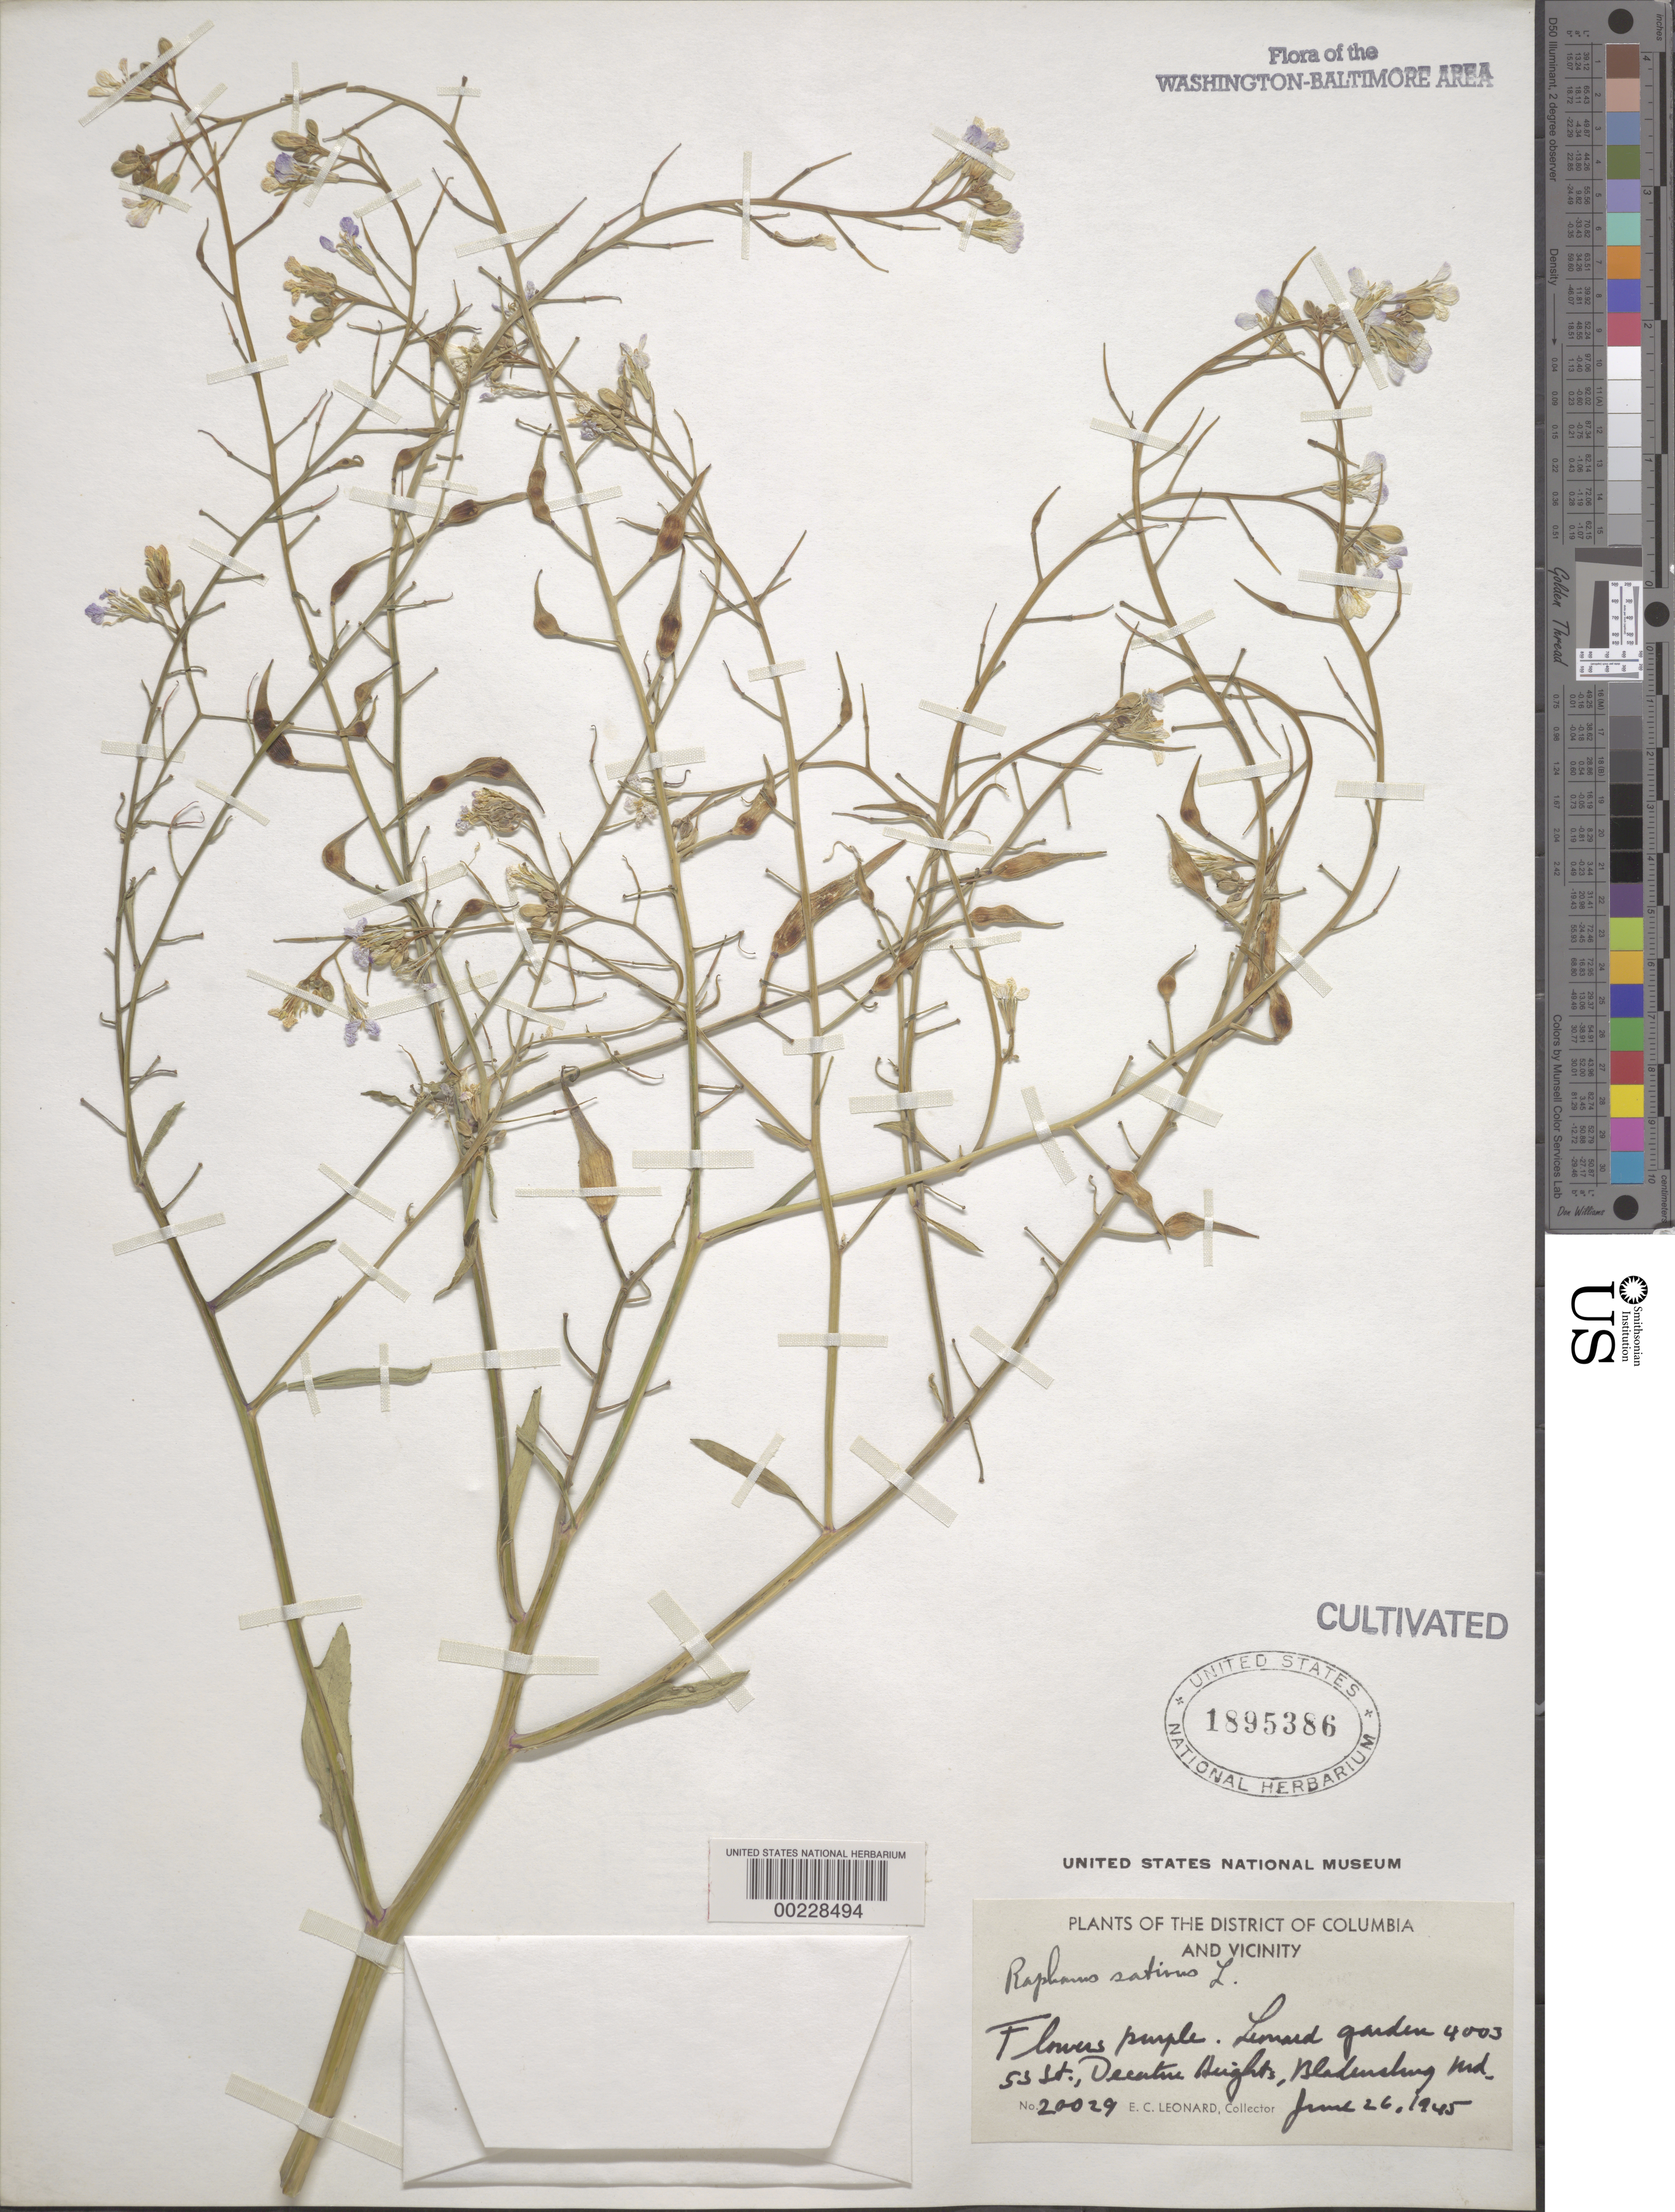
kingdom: Plantae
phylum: Tracheophyta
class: Magnoliopsida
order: Brassicales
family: Brassicaceae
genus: Raphanus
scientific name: Raphanus sativus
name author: L.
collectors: E. C. Leonard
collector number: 20029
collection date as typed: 26 Jun 1945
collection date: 1945-06-26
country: United States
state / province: Maryland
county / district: Prince George's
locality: Bladensburg, Decatur Heights, 4003 53 St, Leonard garden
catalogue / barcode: US 1895386